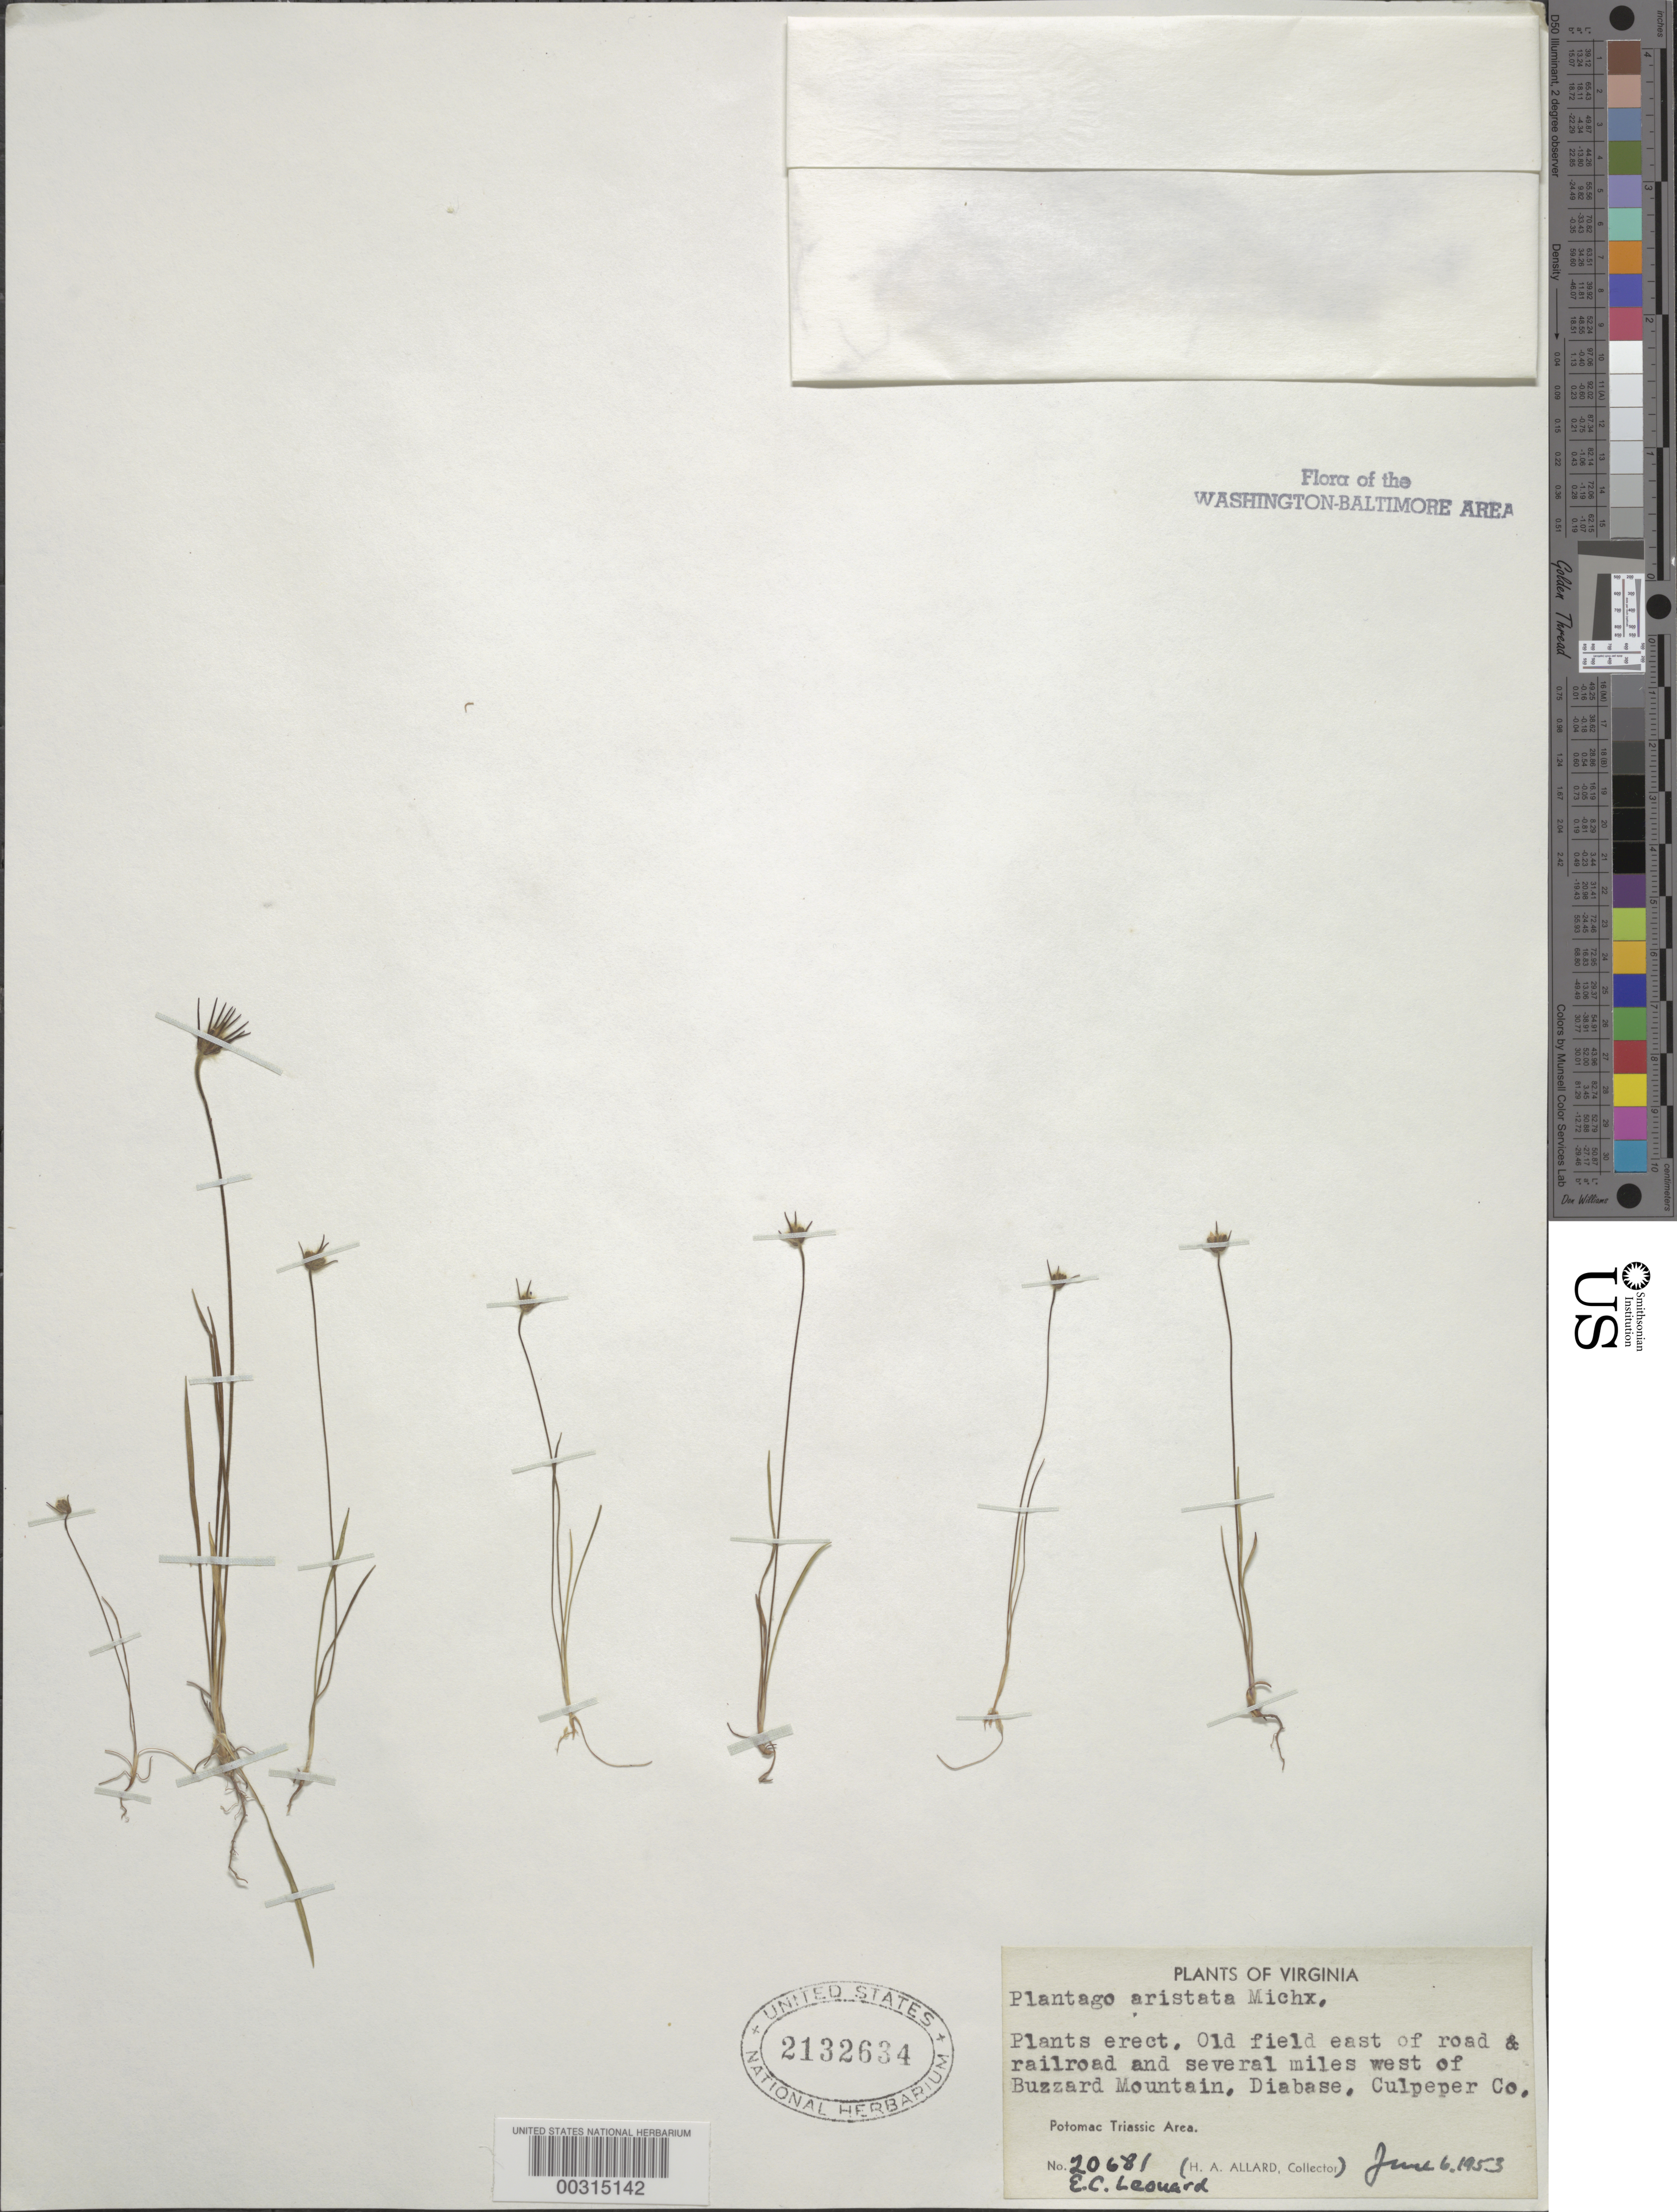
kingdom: Plantae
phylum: Tracheophyta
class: Magnoliopsida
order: Lamiales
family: Plantaginaceae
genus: Plantago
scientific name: Plantago aristata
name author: Michx.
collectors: H. A. Allard & E. C. Leonard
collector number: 20681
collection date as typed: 06 Jun 1953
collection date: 1953-06-06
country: United States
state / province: Virginia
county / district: Culpeper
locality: Buzzard Mountain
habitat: Old field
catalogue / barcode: US 2132634